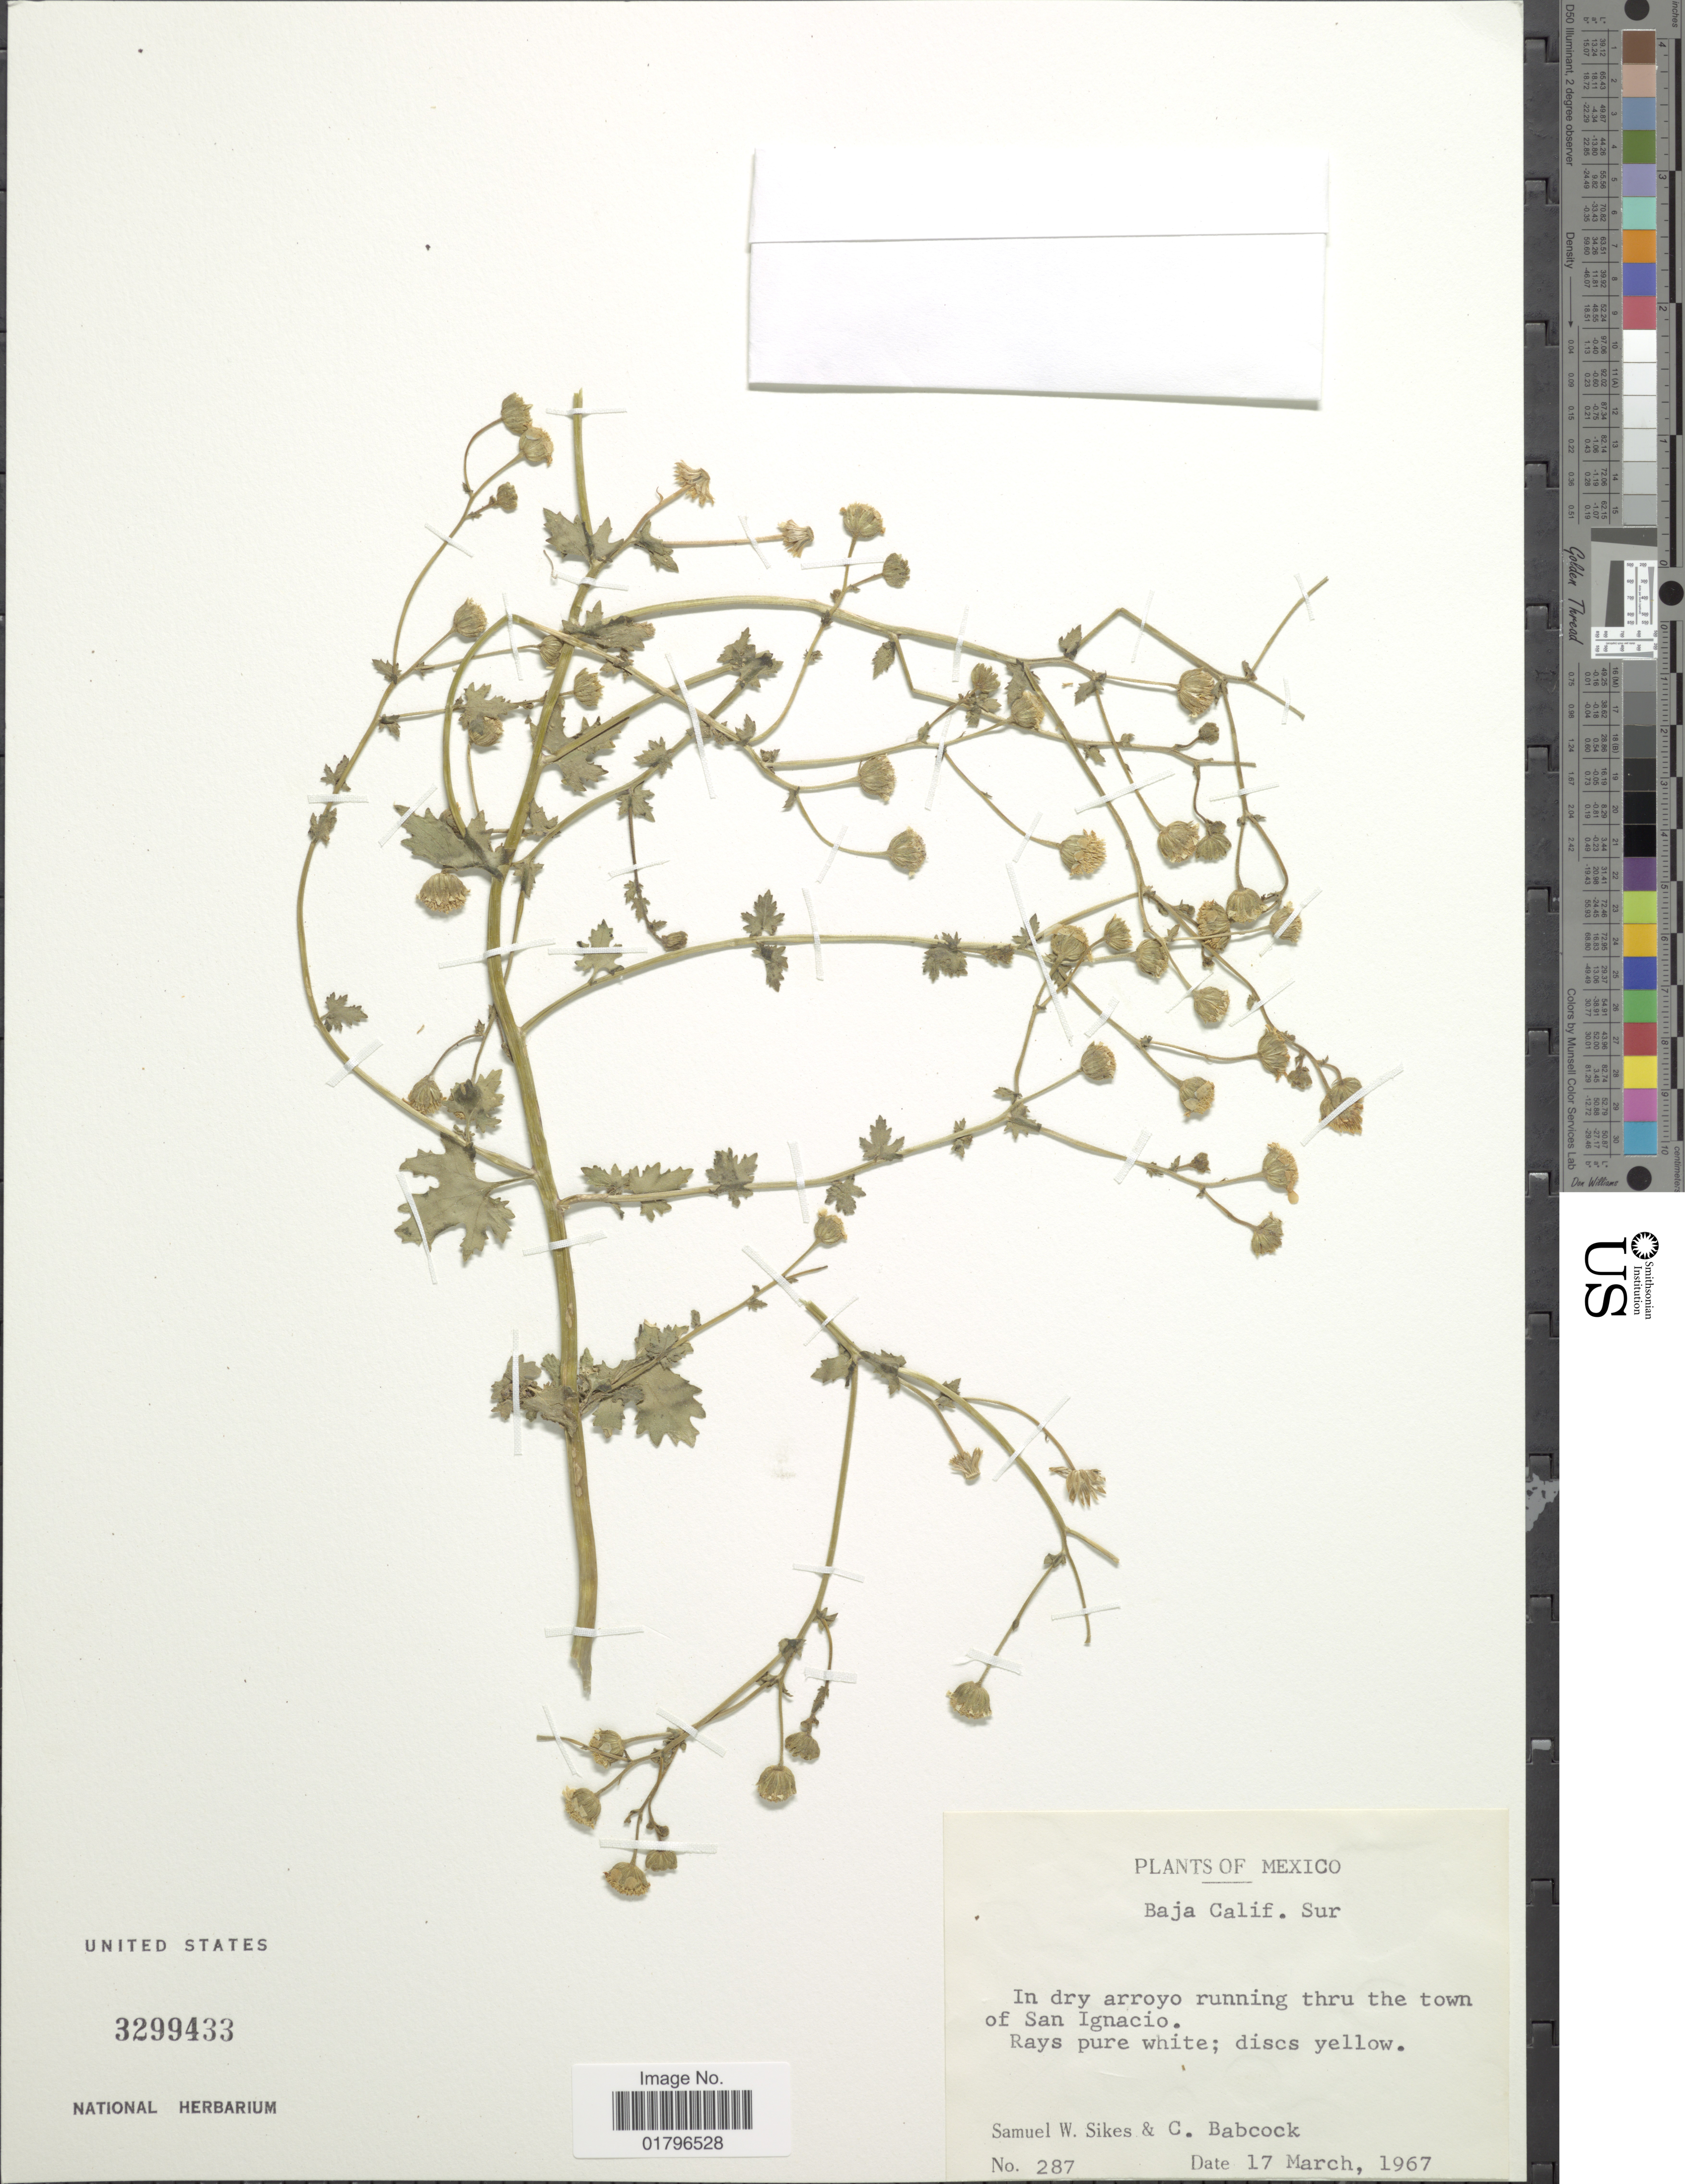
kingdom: Plantae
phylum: Tracheophyta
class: Magnoliopsida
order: Asterales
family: Asteraceae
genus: Perityle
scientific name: Perityle emoryi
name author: Torr.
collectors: S. Sikes & C. Babcock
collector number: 387*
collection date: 1967-03-17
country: Mexico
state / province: Baja California Sur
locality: Running thru the town of San Ignacio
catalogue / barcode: US 3299433